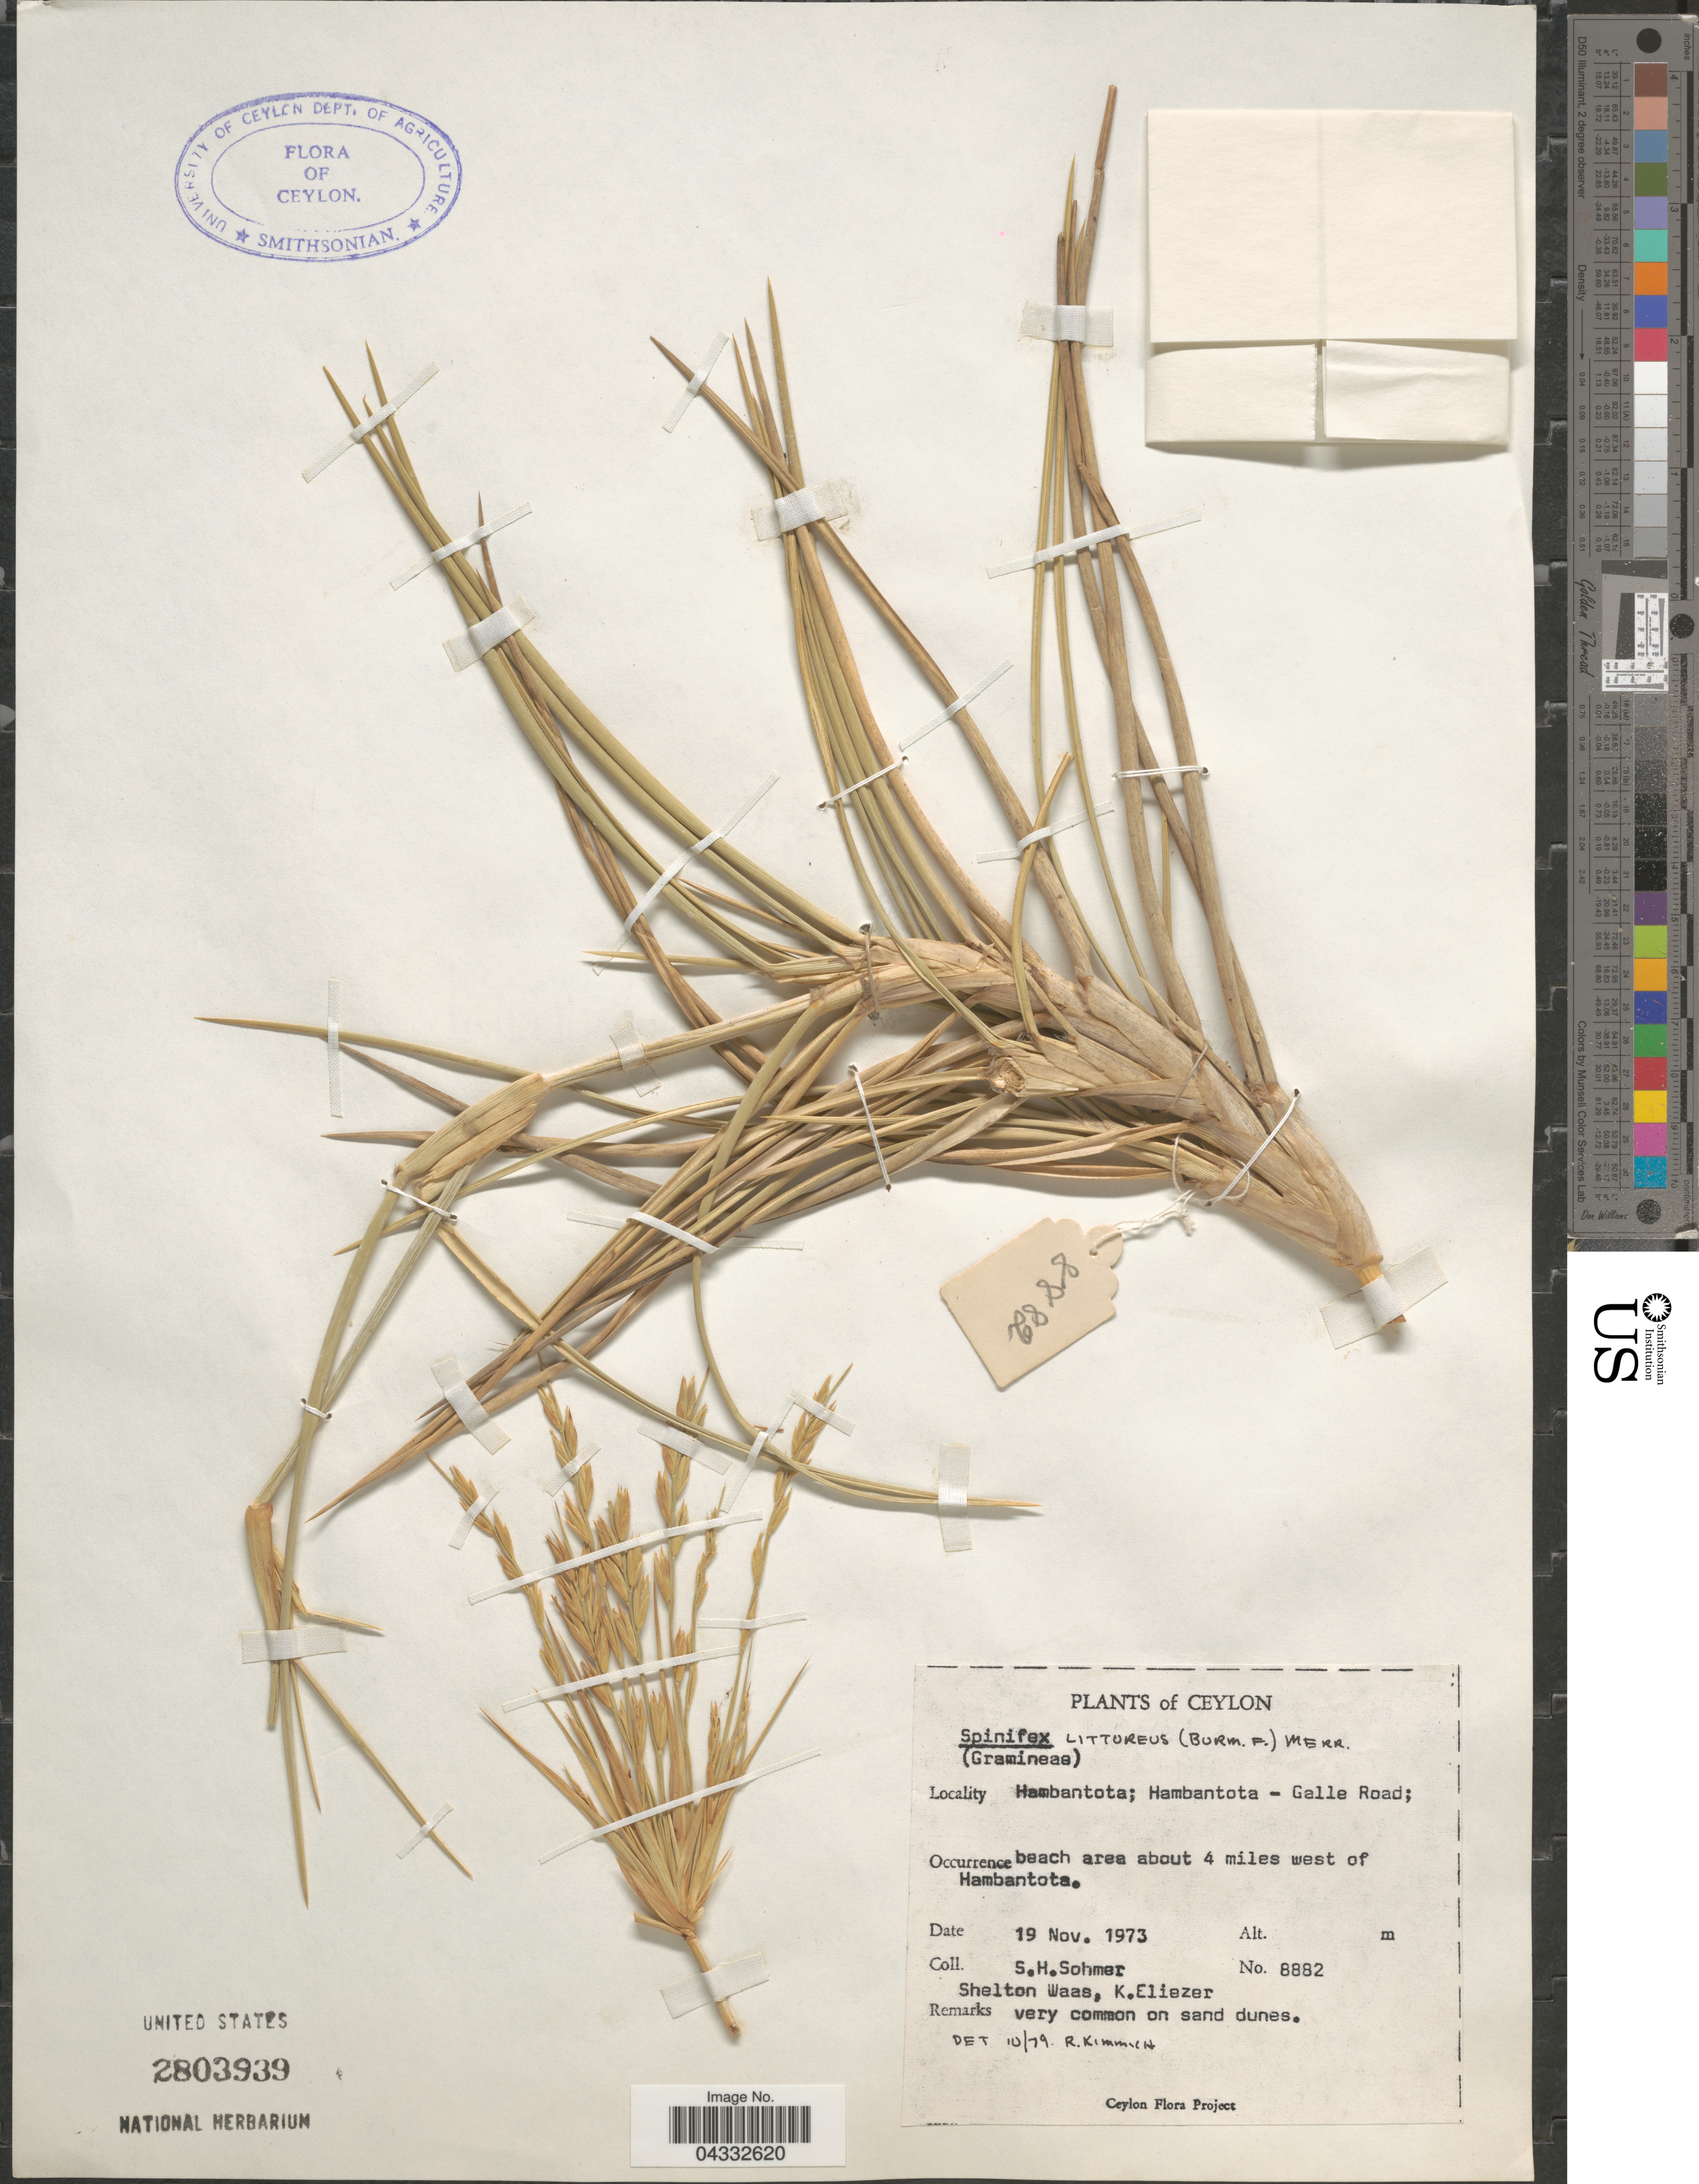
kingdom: Plantae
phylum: Tracheophyta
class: Liliopsida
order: Poales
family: Poaceae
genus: Spinifex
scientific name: Spinifex littoreus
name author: (Burm. f.) Merr.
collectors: S. H. Sohmer, S. Waas & K. Eliezer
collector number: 8882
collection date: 1973-11-19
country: Sri Lanka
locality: Ceylon. Hambantota; Hambantota - Galle Road. Beach area about 4 miles west of Hambantota.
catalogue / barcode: US 2803939